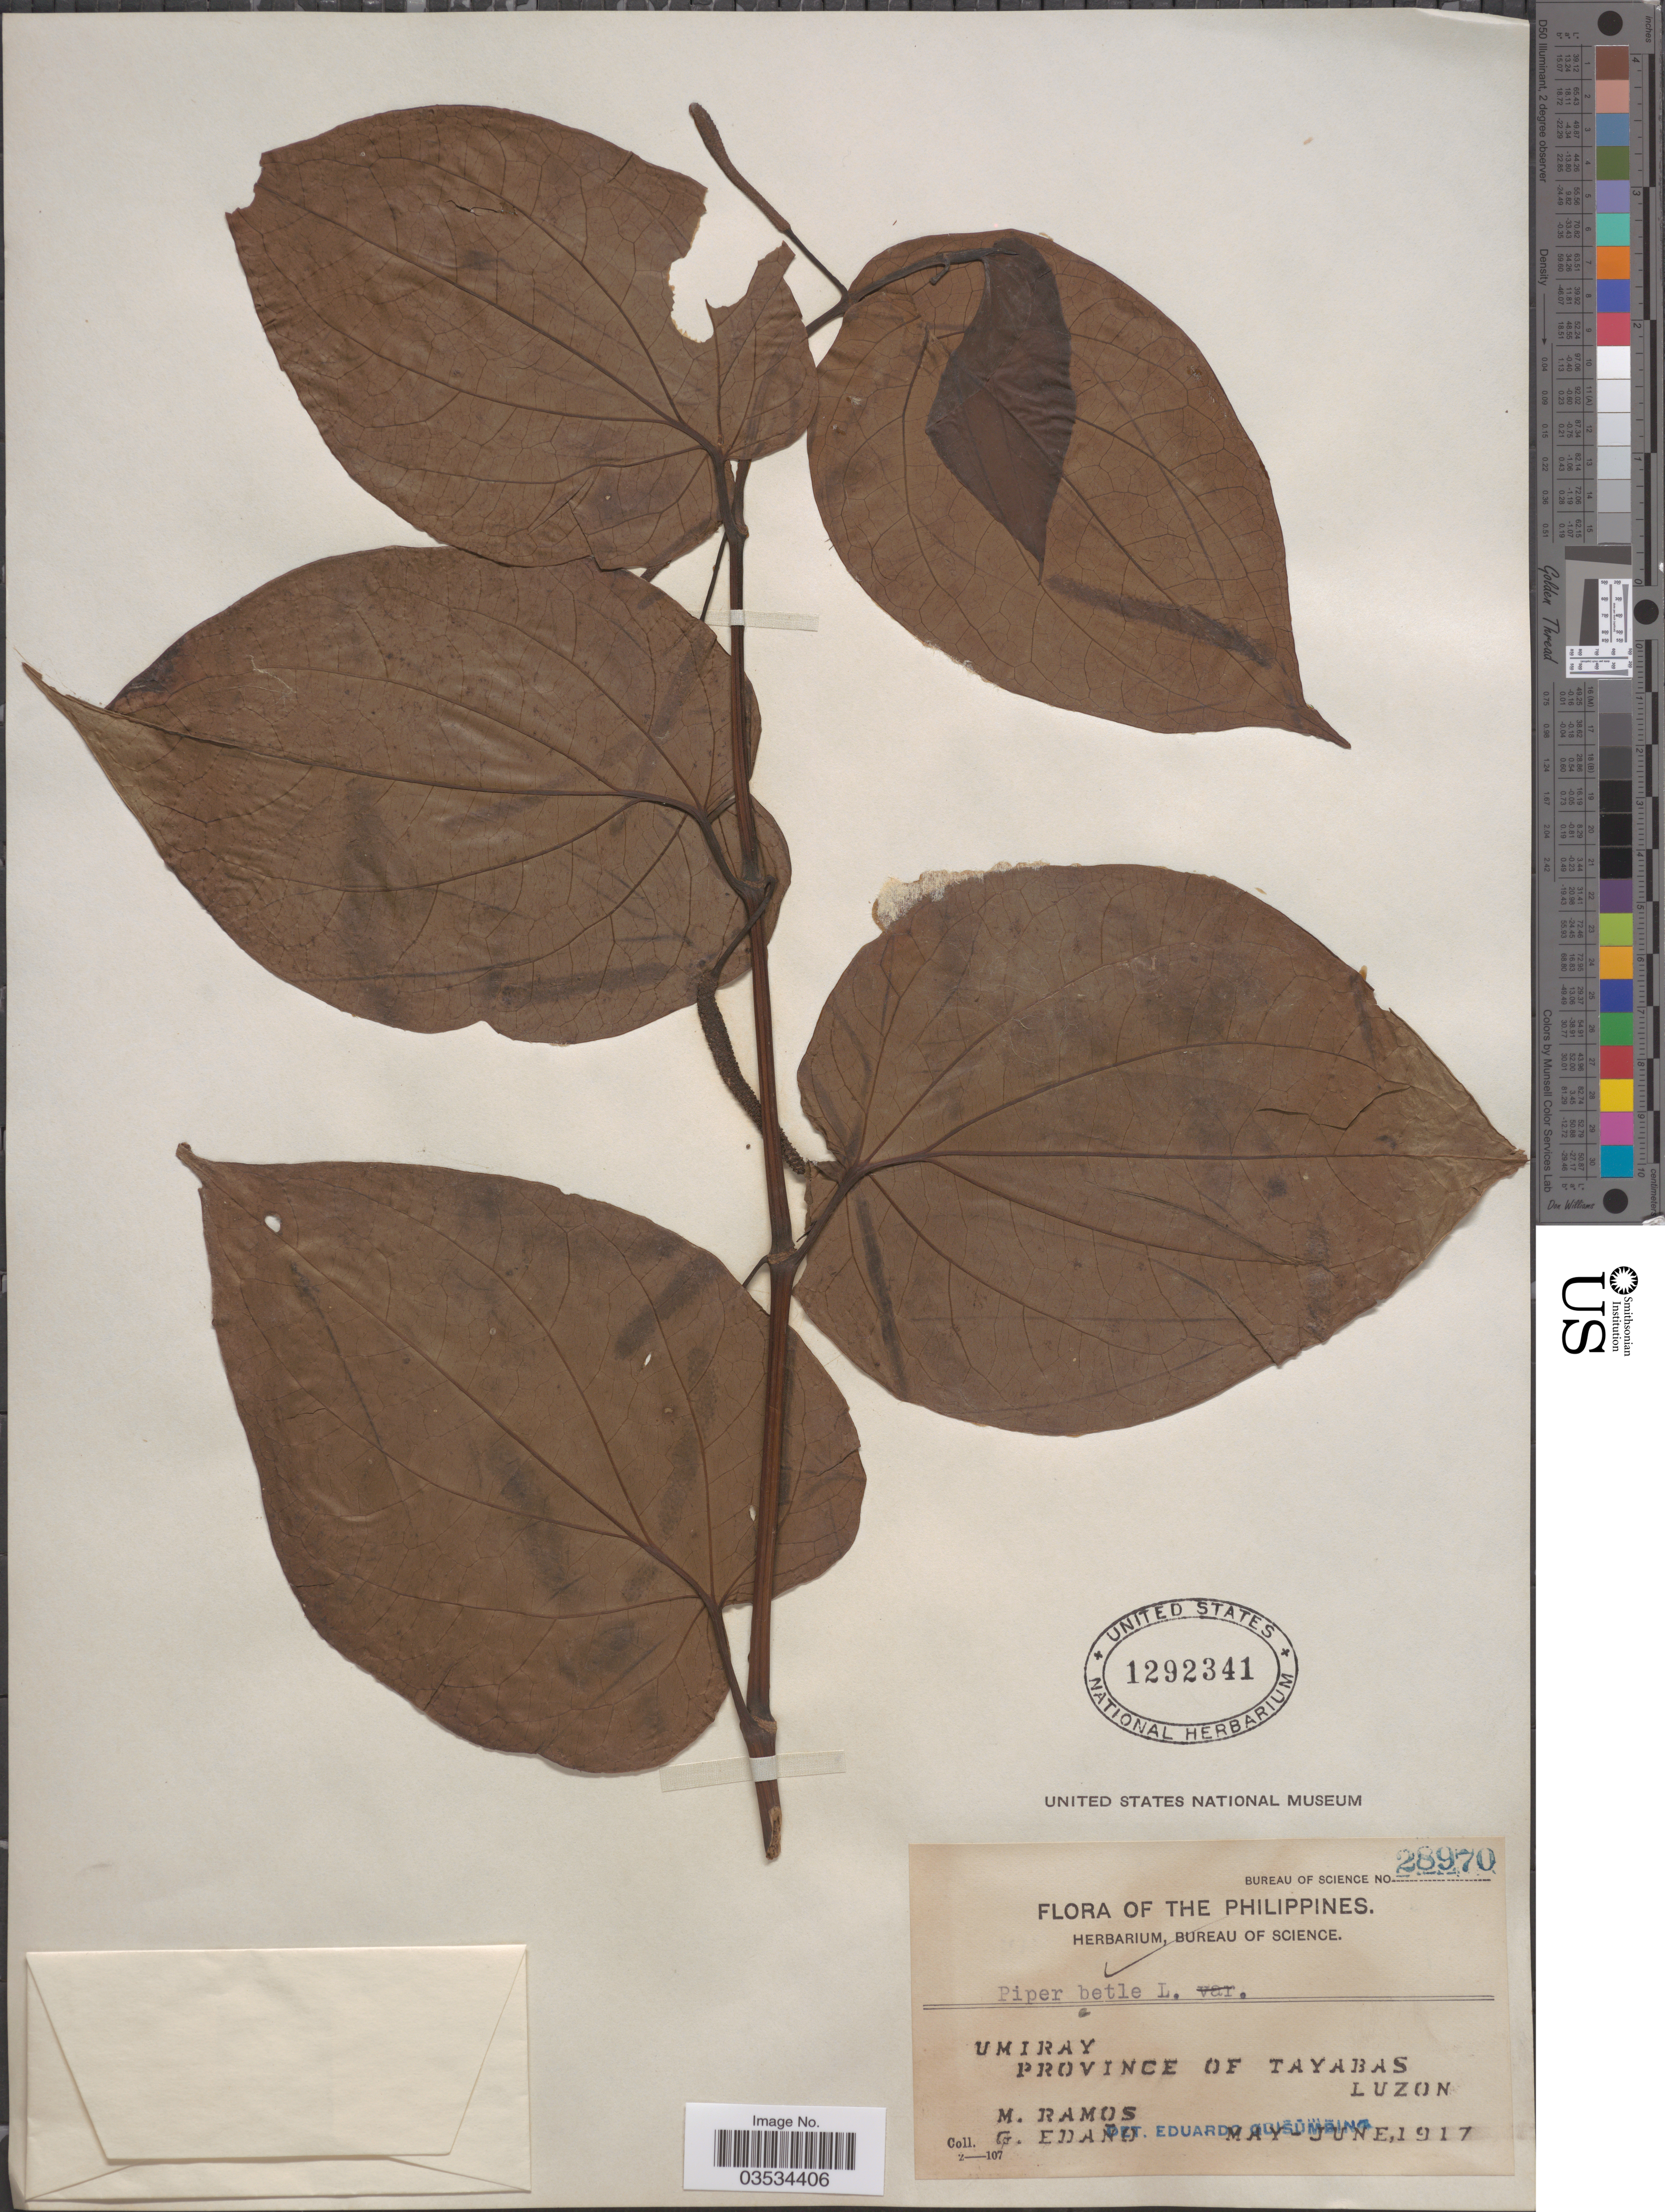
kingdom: Plantae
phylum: Tracheophyta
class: Magnoliopsida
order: Piperales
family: Piperaceae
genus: Piper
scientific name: Piper betle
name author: L.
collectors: M. Ramos & G. Edaño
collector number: Bureau of Science 28970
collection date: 1917-05/1917-06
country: Philippines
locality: Umiray. Province of Tayabas. Luzon.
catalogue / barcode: US 1292341